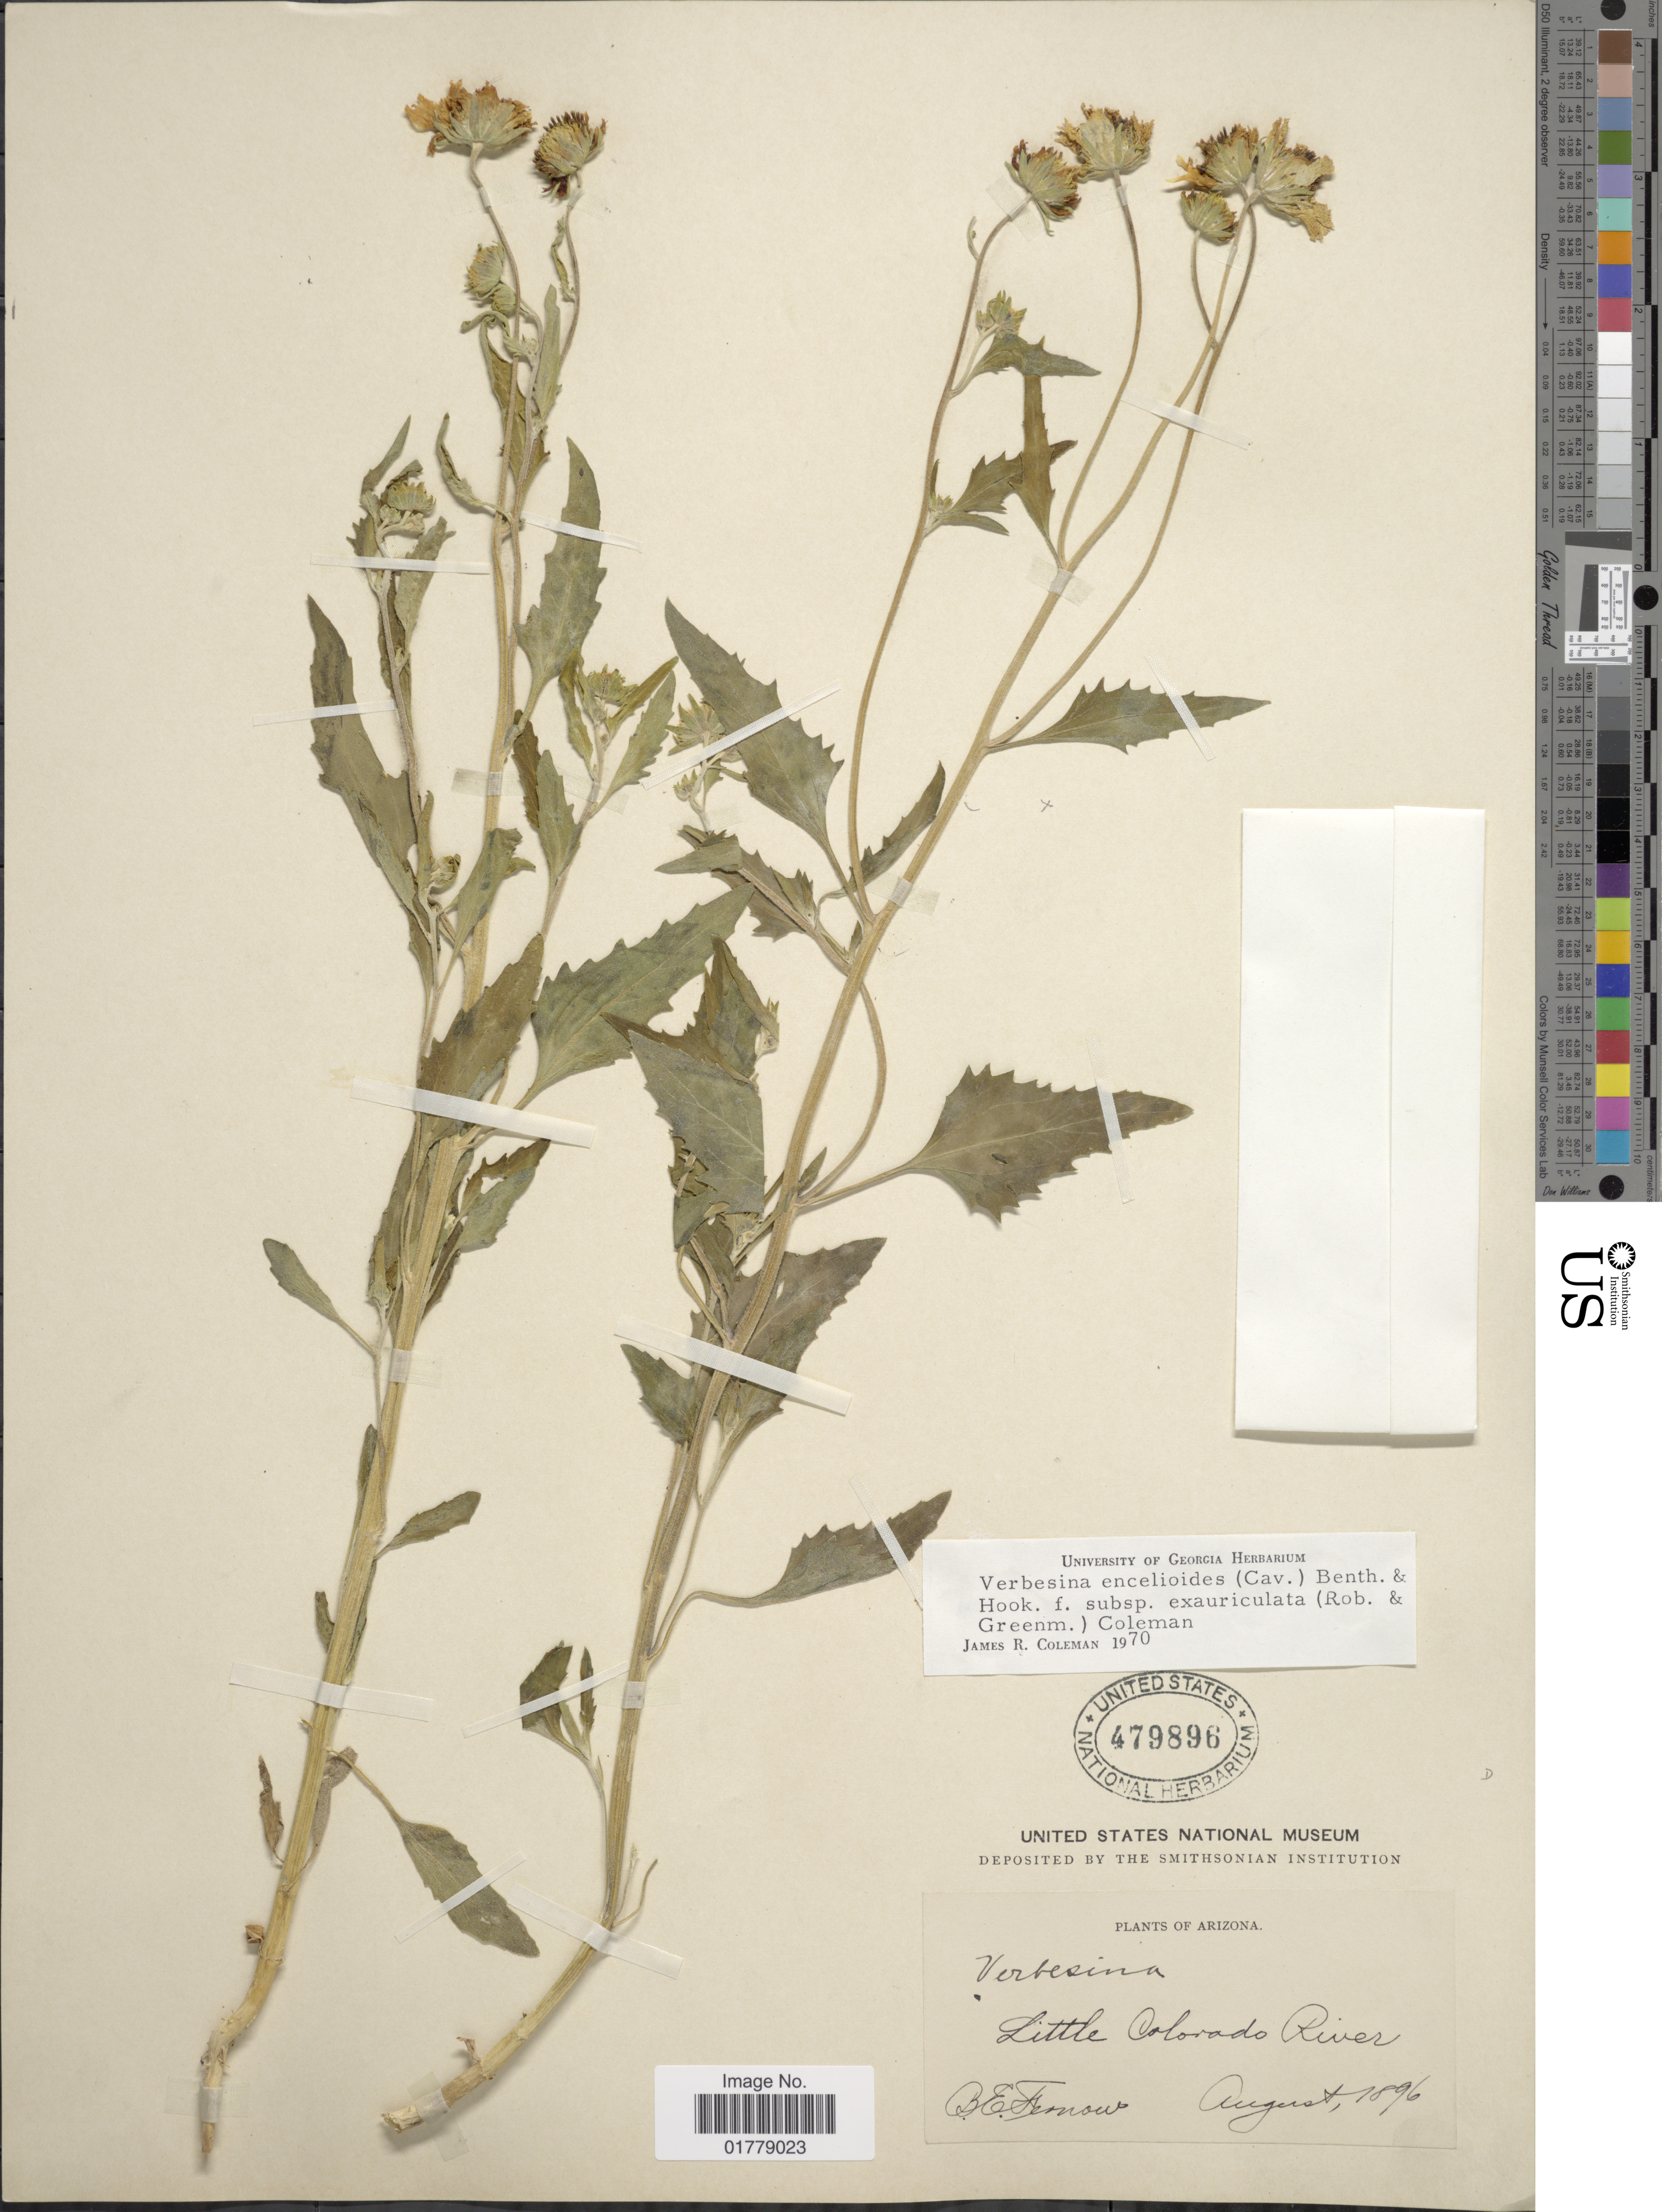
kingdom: Plantae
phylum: Tracheophyta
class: Magnoliopsida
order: Asterales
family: Asteraceae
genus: Verbesina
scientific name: Verbesina encelioides var. cana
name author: (B.L. Rob.) Greenm.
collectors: B. Fernow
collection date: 1896-08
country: United States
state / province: Arizona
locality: Little Colorado River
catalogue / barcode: US 479896